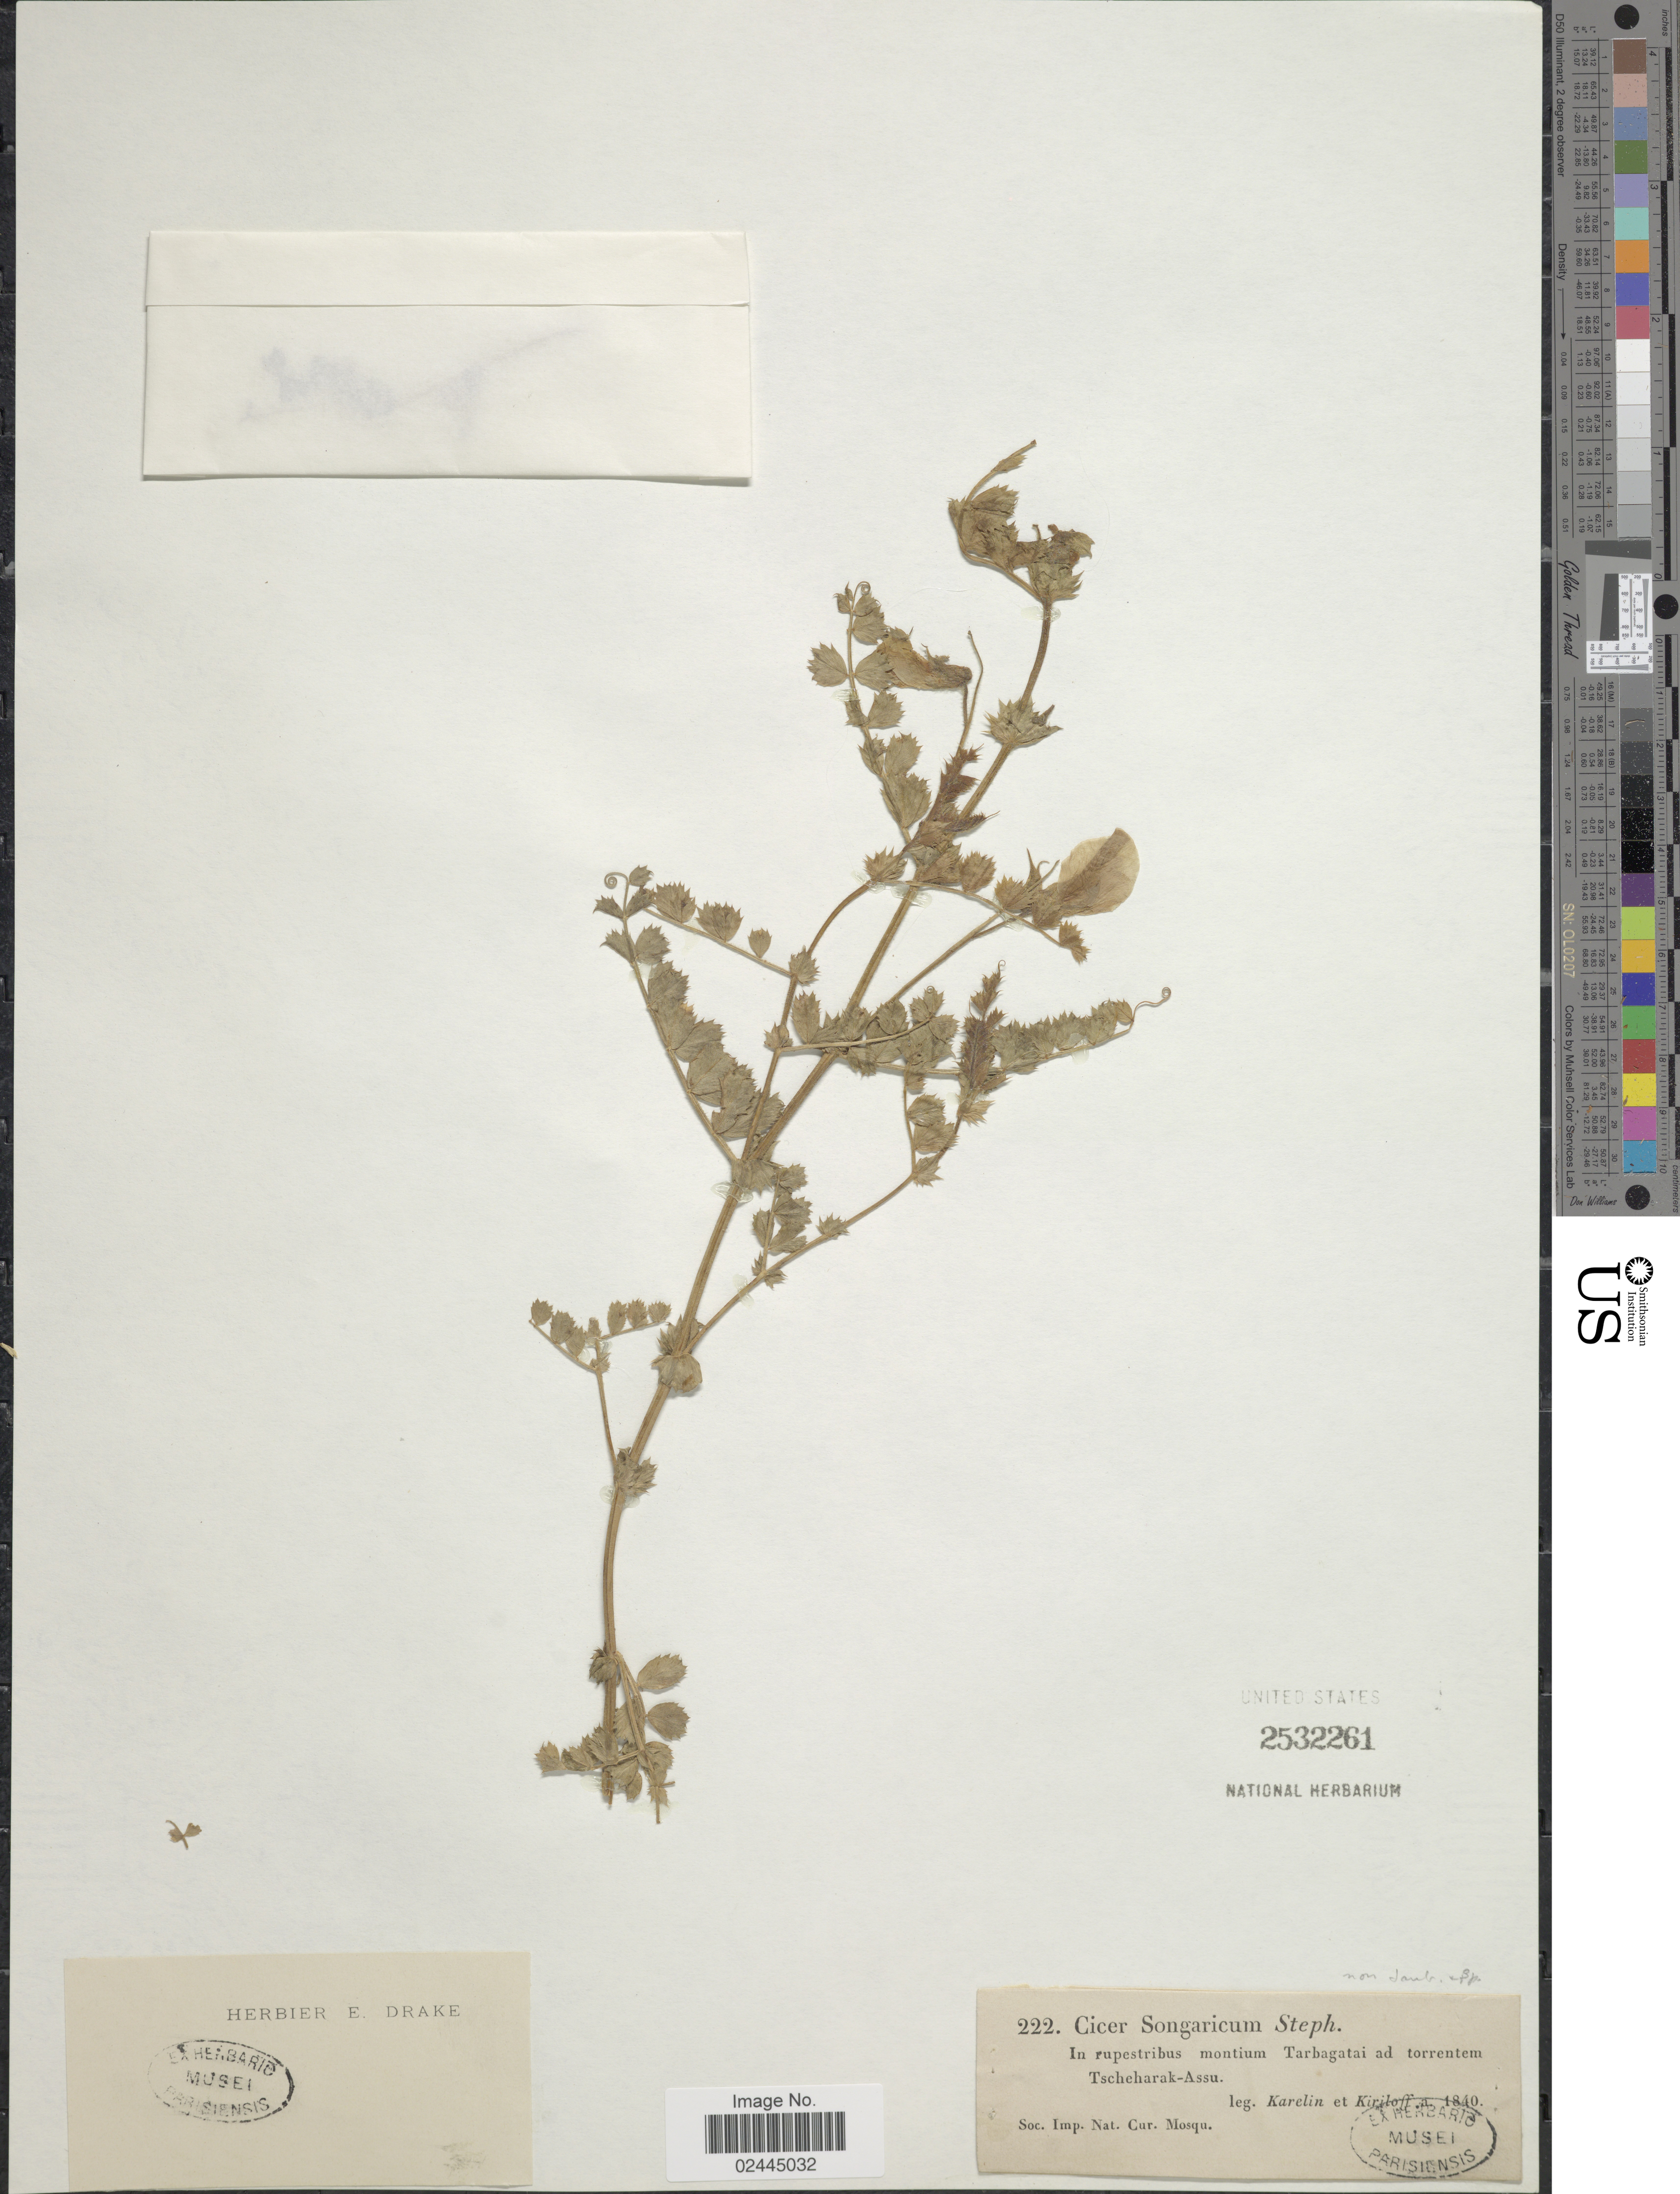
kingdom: Plantae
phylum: Tracheophyta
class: Magnoliopsida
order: Fabales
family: Fabaceae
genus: Cicer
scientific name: Cicer songaricum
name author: DC.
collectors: Karelin & Kiriloff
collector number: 222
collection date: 1840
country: Kazakhstan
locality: Soc. Imp. nat. Cur. Mosqu. In rupestribus montium Tarbagatai ad torrentem Tscheharak-Assu.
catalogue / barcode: US 2532261